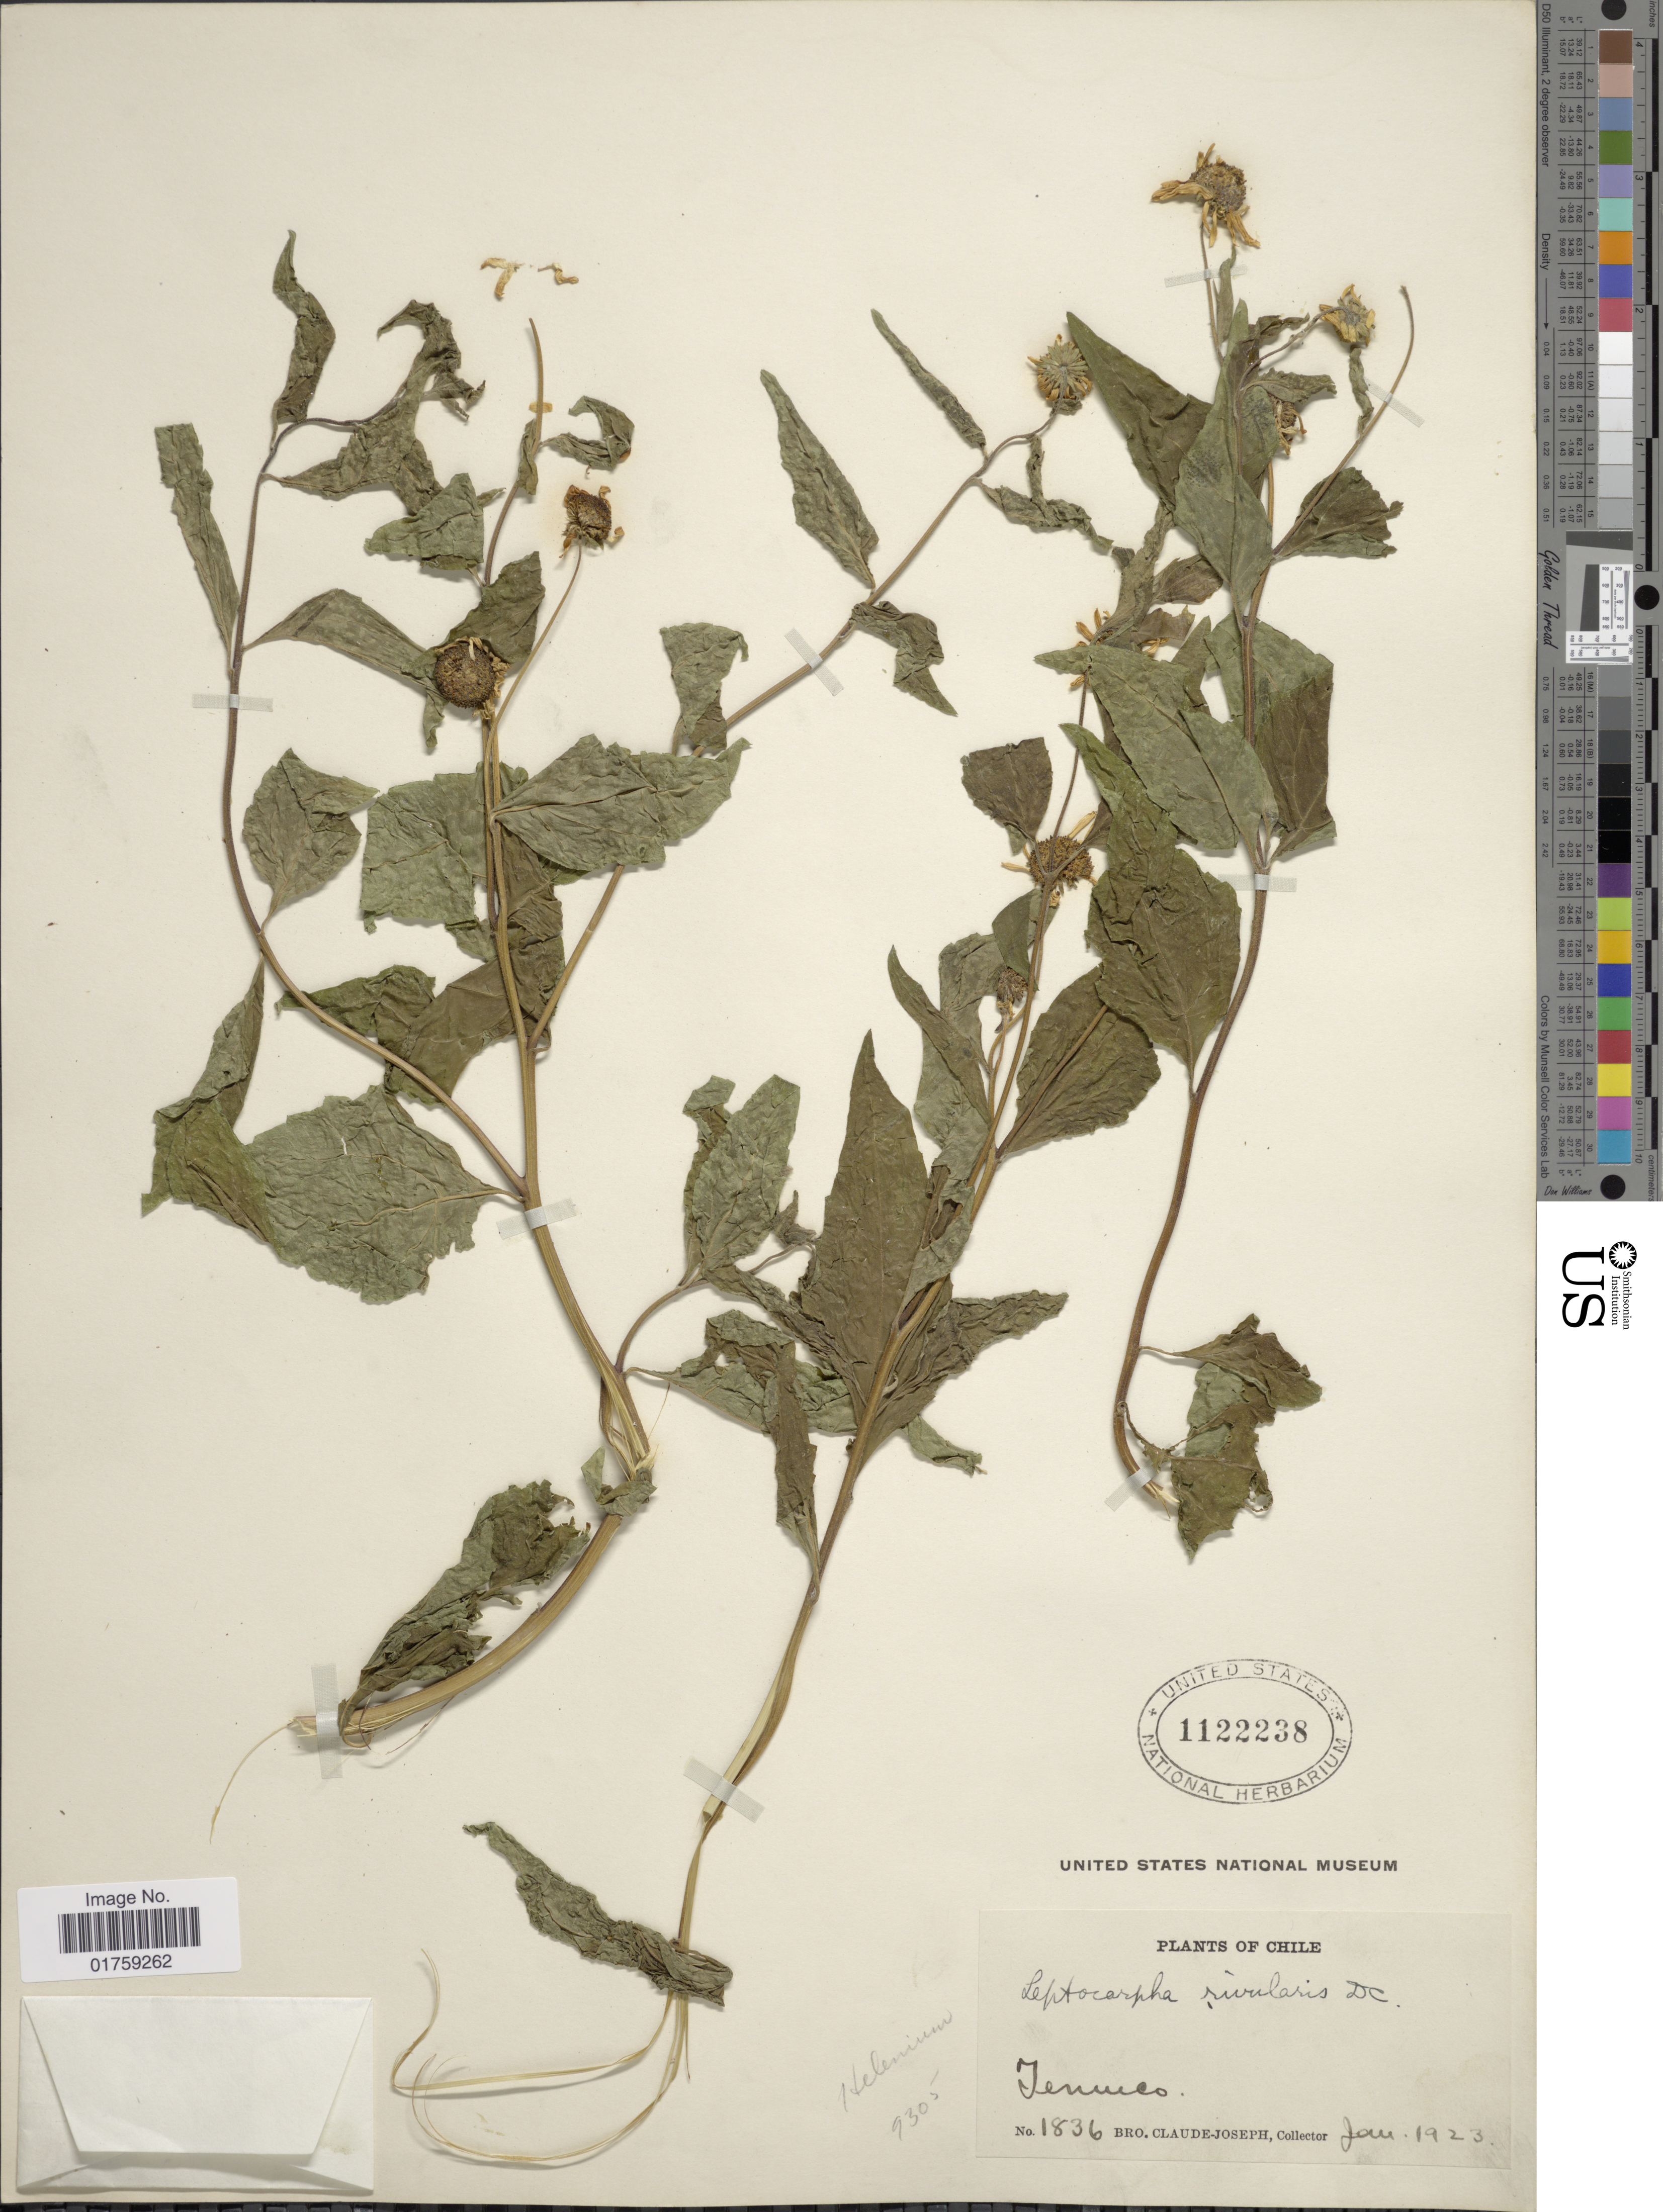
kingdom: Plantae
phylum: Tracheophyta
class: Magnoliopsida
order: Asterales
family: Asteraceae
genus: Leptocarpha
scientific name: Leptocarpha rivularis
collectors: Bro. Claude-Joseph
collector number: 1836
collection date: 1923-01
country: Chile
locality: Jenuco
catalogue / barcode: US 1122238